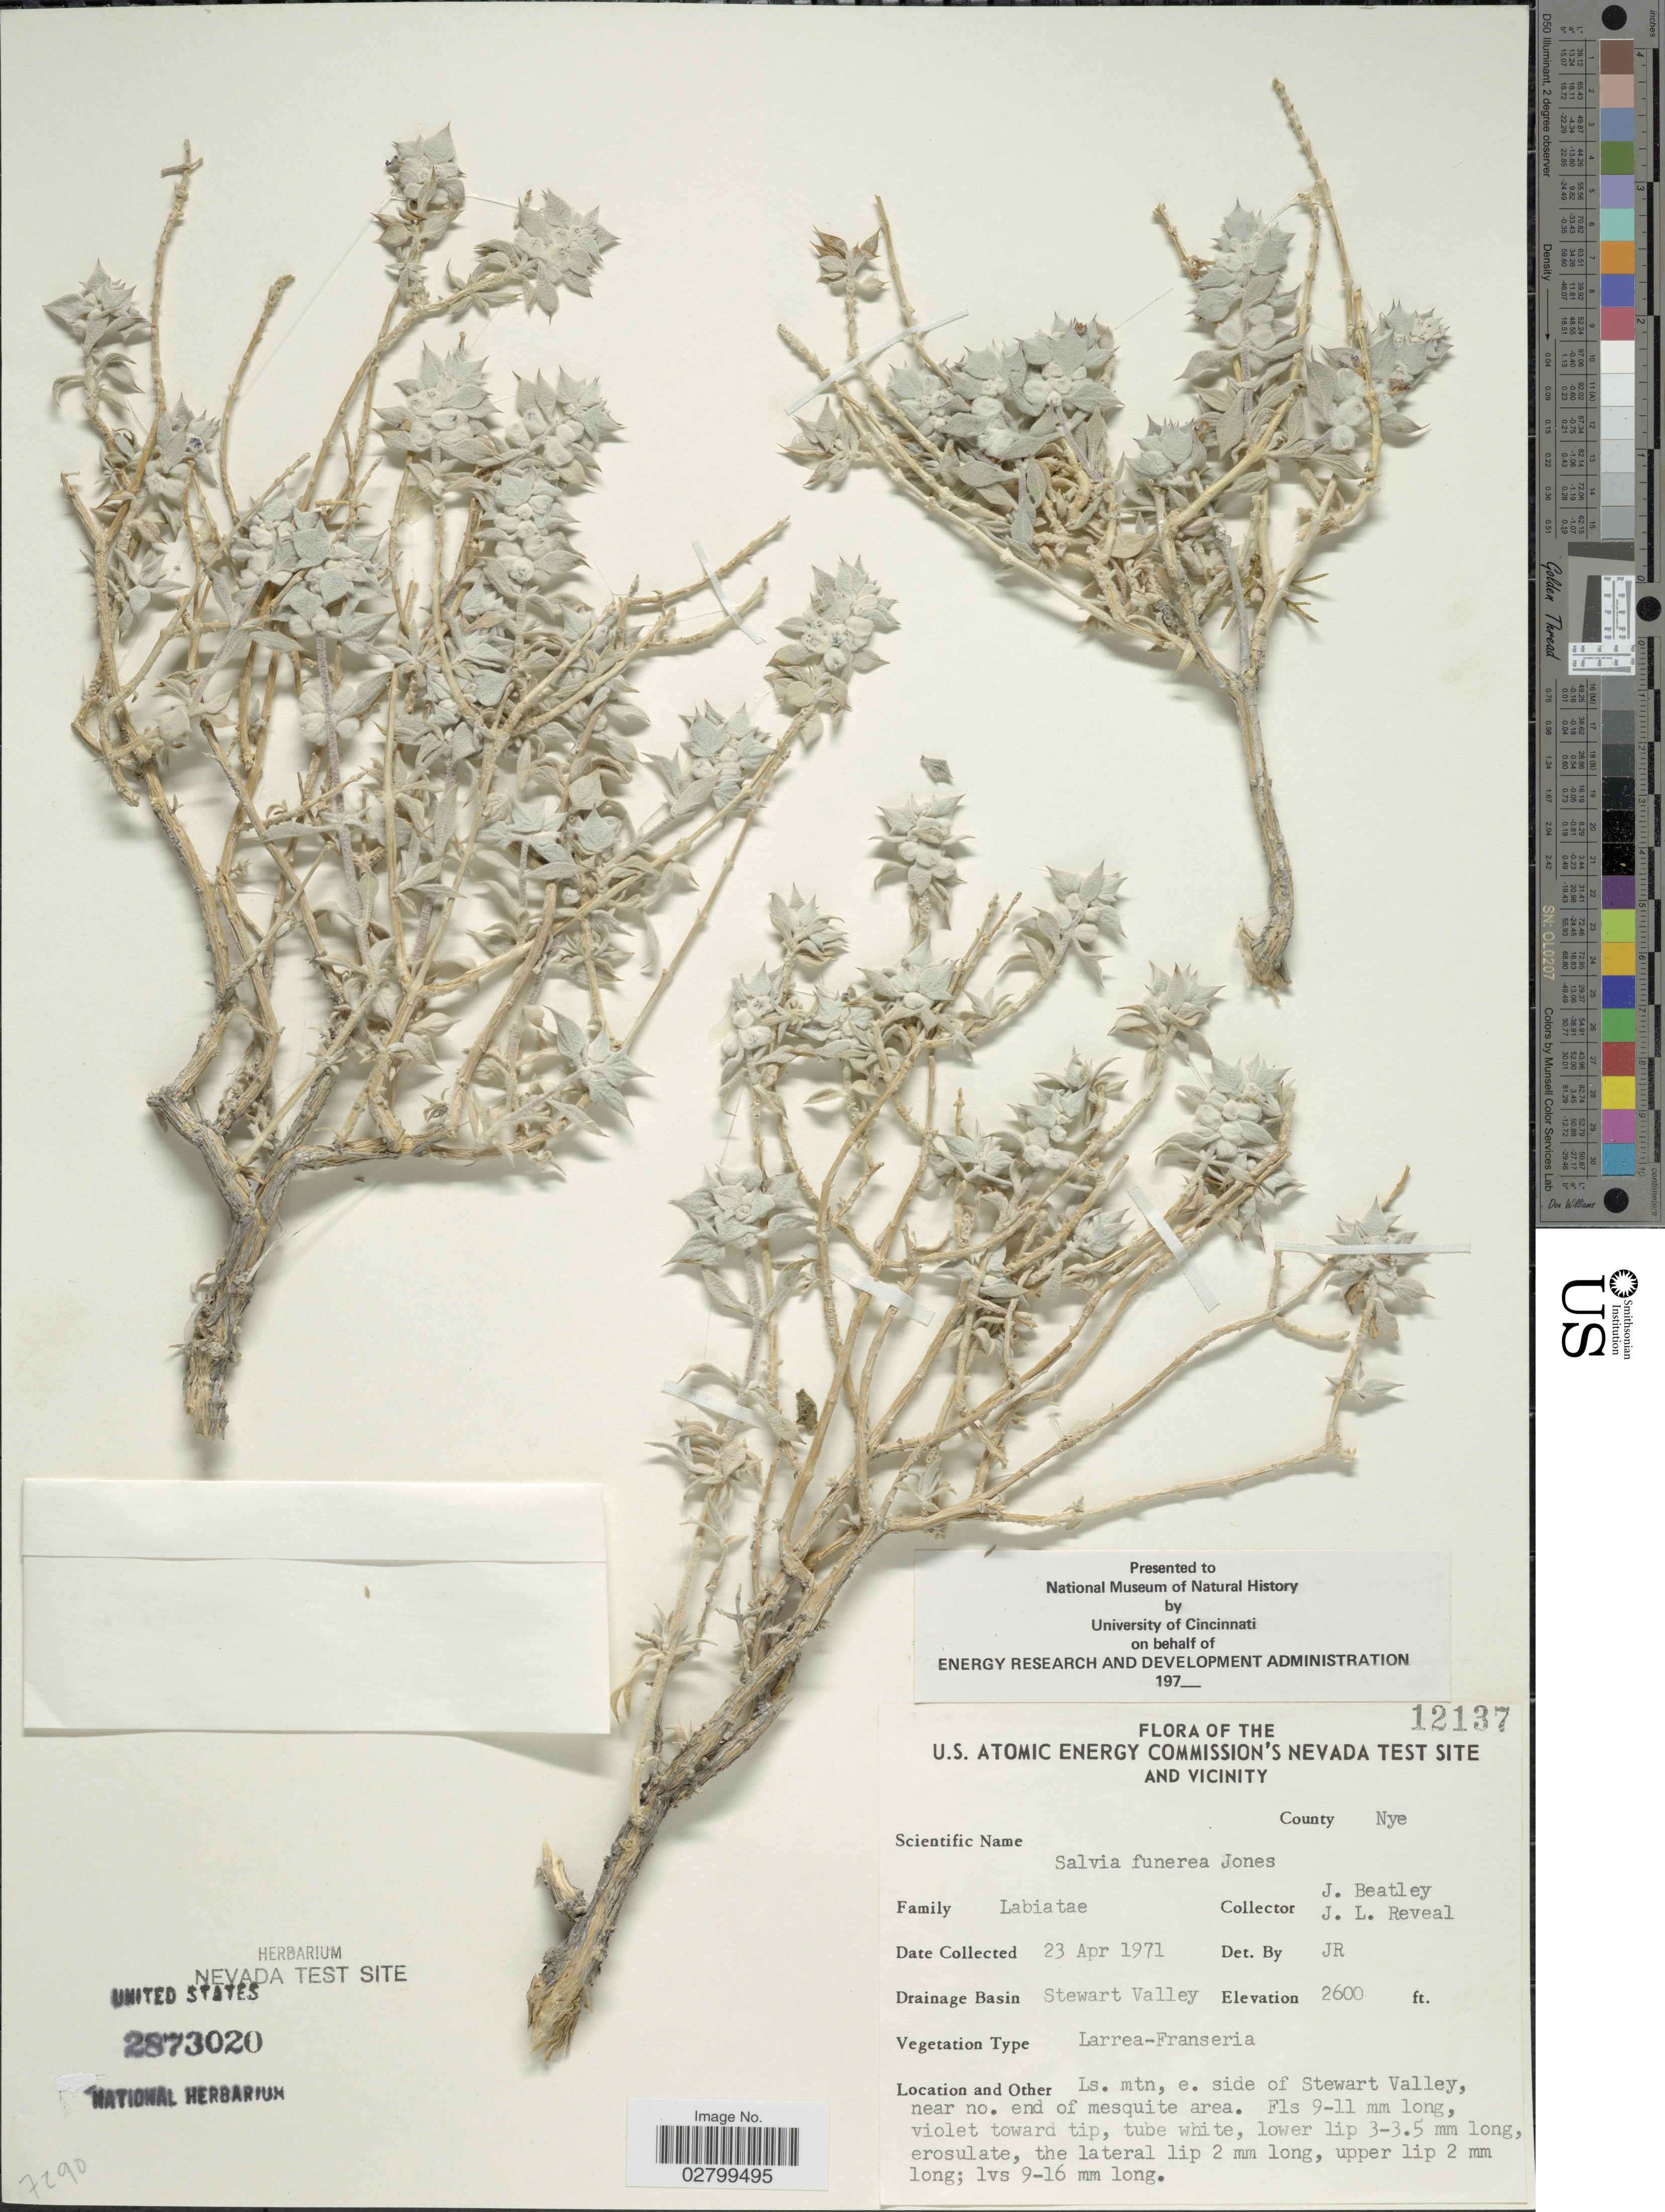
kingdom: Plantae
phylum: Tracheophyta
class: Magnoliopsida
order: Lamiales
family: Lamiaceae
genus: Salvia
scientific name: Salvia funerea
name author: M.E. Jones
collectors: J. C. Beatley & J. L. Reveal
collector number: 12137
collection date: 1971-04-23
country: United States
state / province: Nevada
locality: U.S. Atomic Energy Commission's Nevada Test Site and Vicinity. County Nye. Drainage Basin Stewart Valley. Ls. mtn, e. side of Stewart Valley, near no. end of mesquite area.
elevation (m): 792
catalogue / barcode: US 2873020